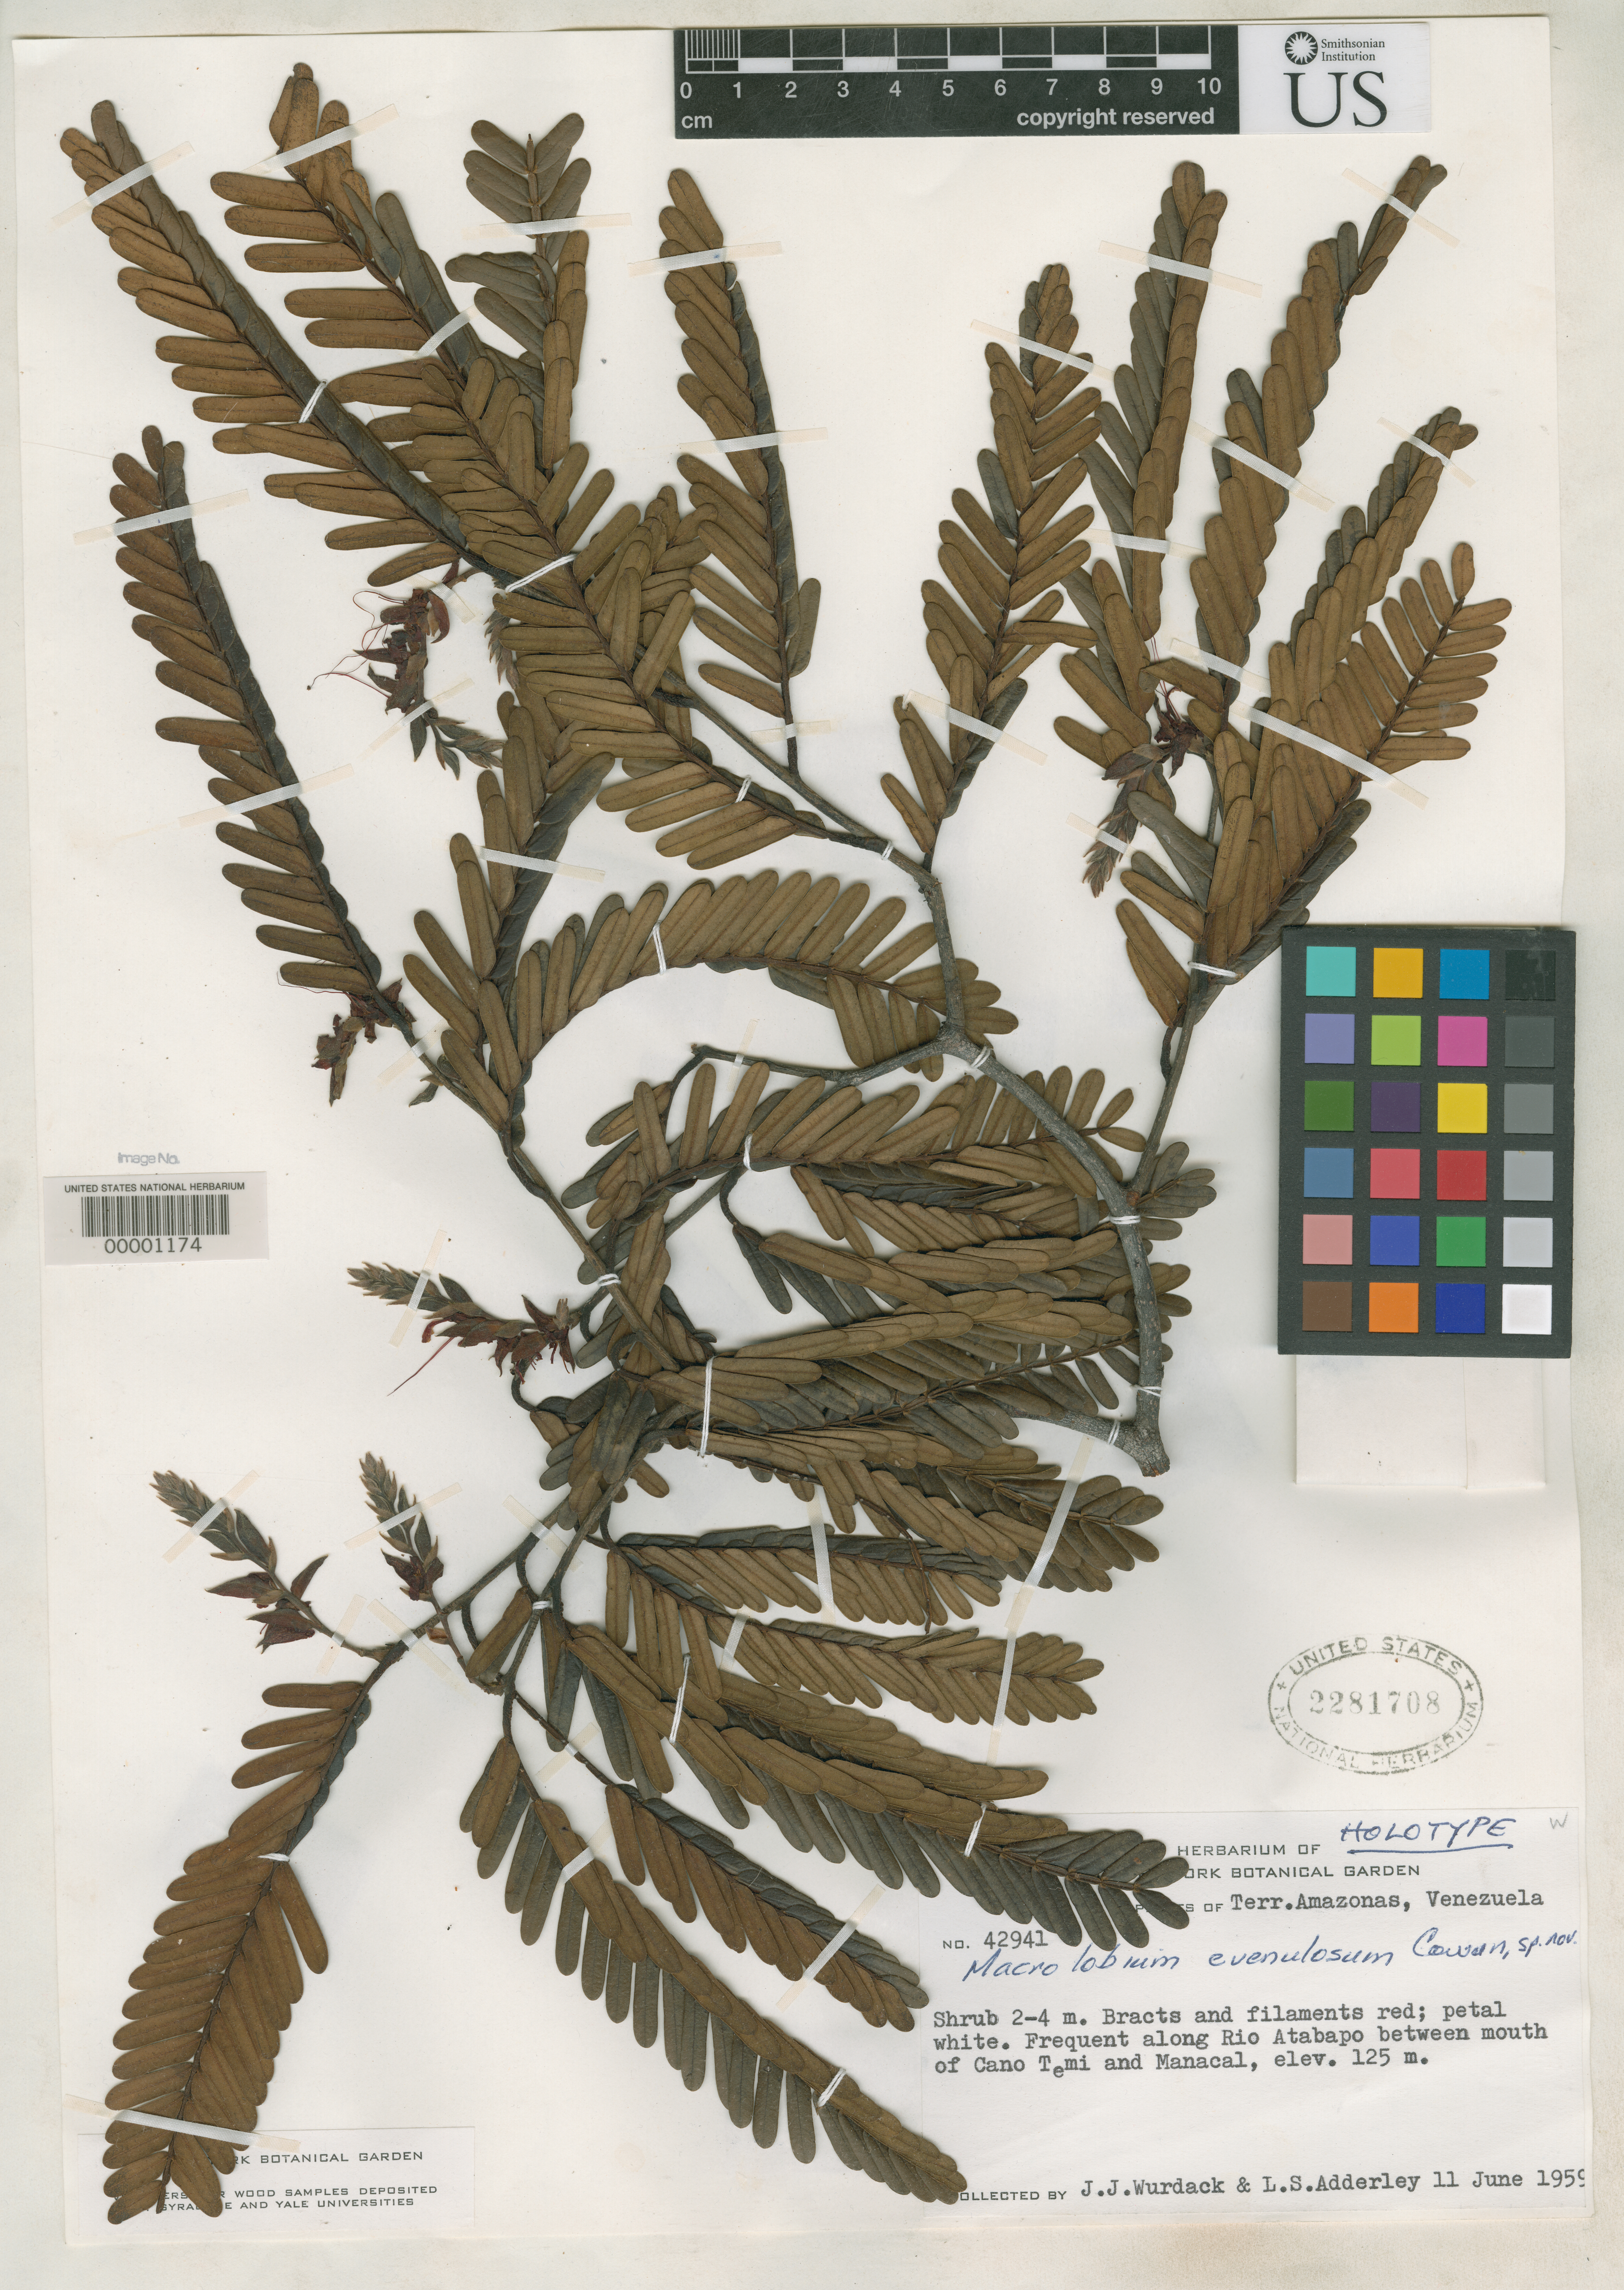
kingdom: Plantae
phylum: Tracheophyta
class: Magnoliopsida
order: Fabales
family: Fabaceae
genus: Macrolobium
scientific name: Macrolobium evenulosum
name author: R.S. Cowan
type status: Holotype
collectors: J. J. Wurdack & L. S. Adderley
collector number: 42941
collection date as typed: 11 Jun 1959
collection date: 1959-06-11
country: Venezuela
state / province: Amazonas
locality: Rio Atabapo.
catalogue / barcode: US 2281708